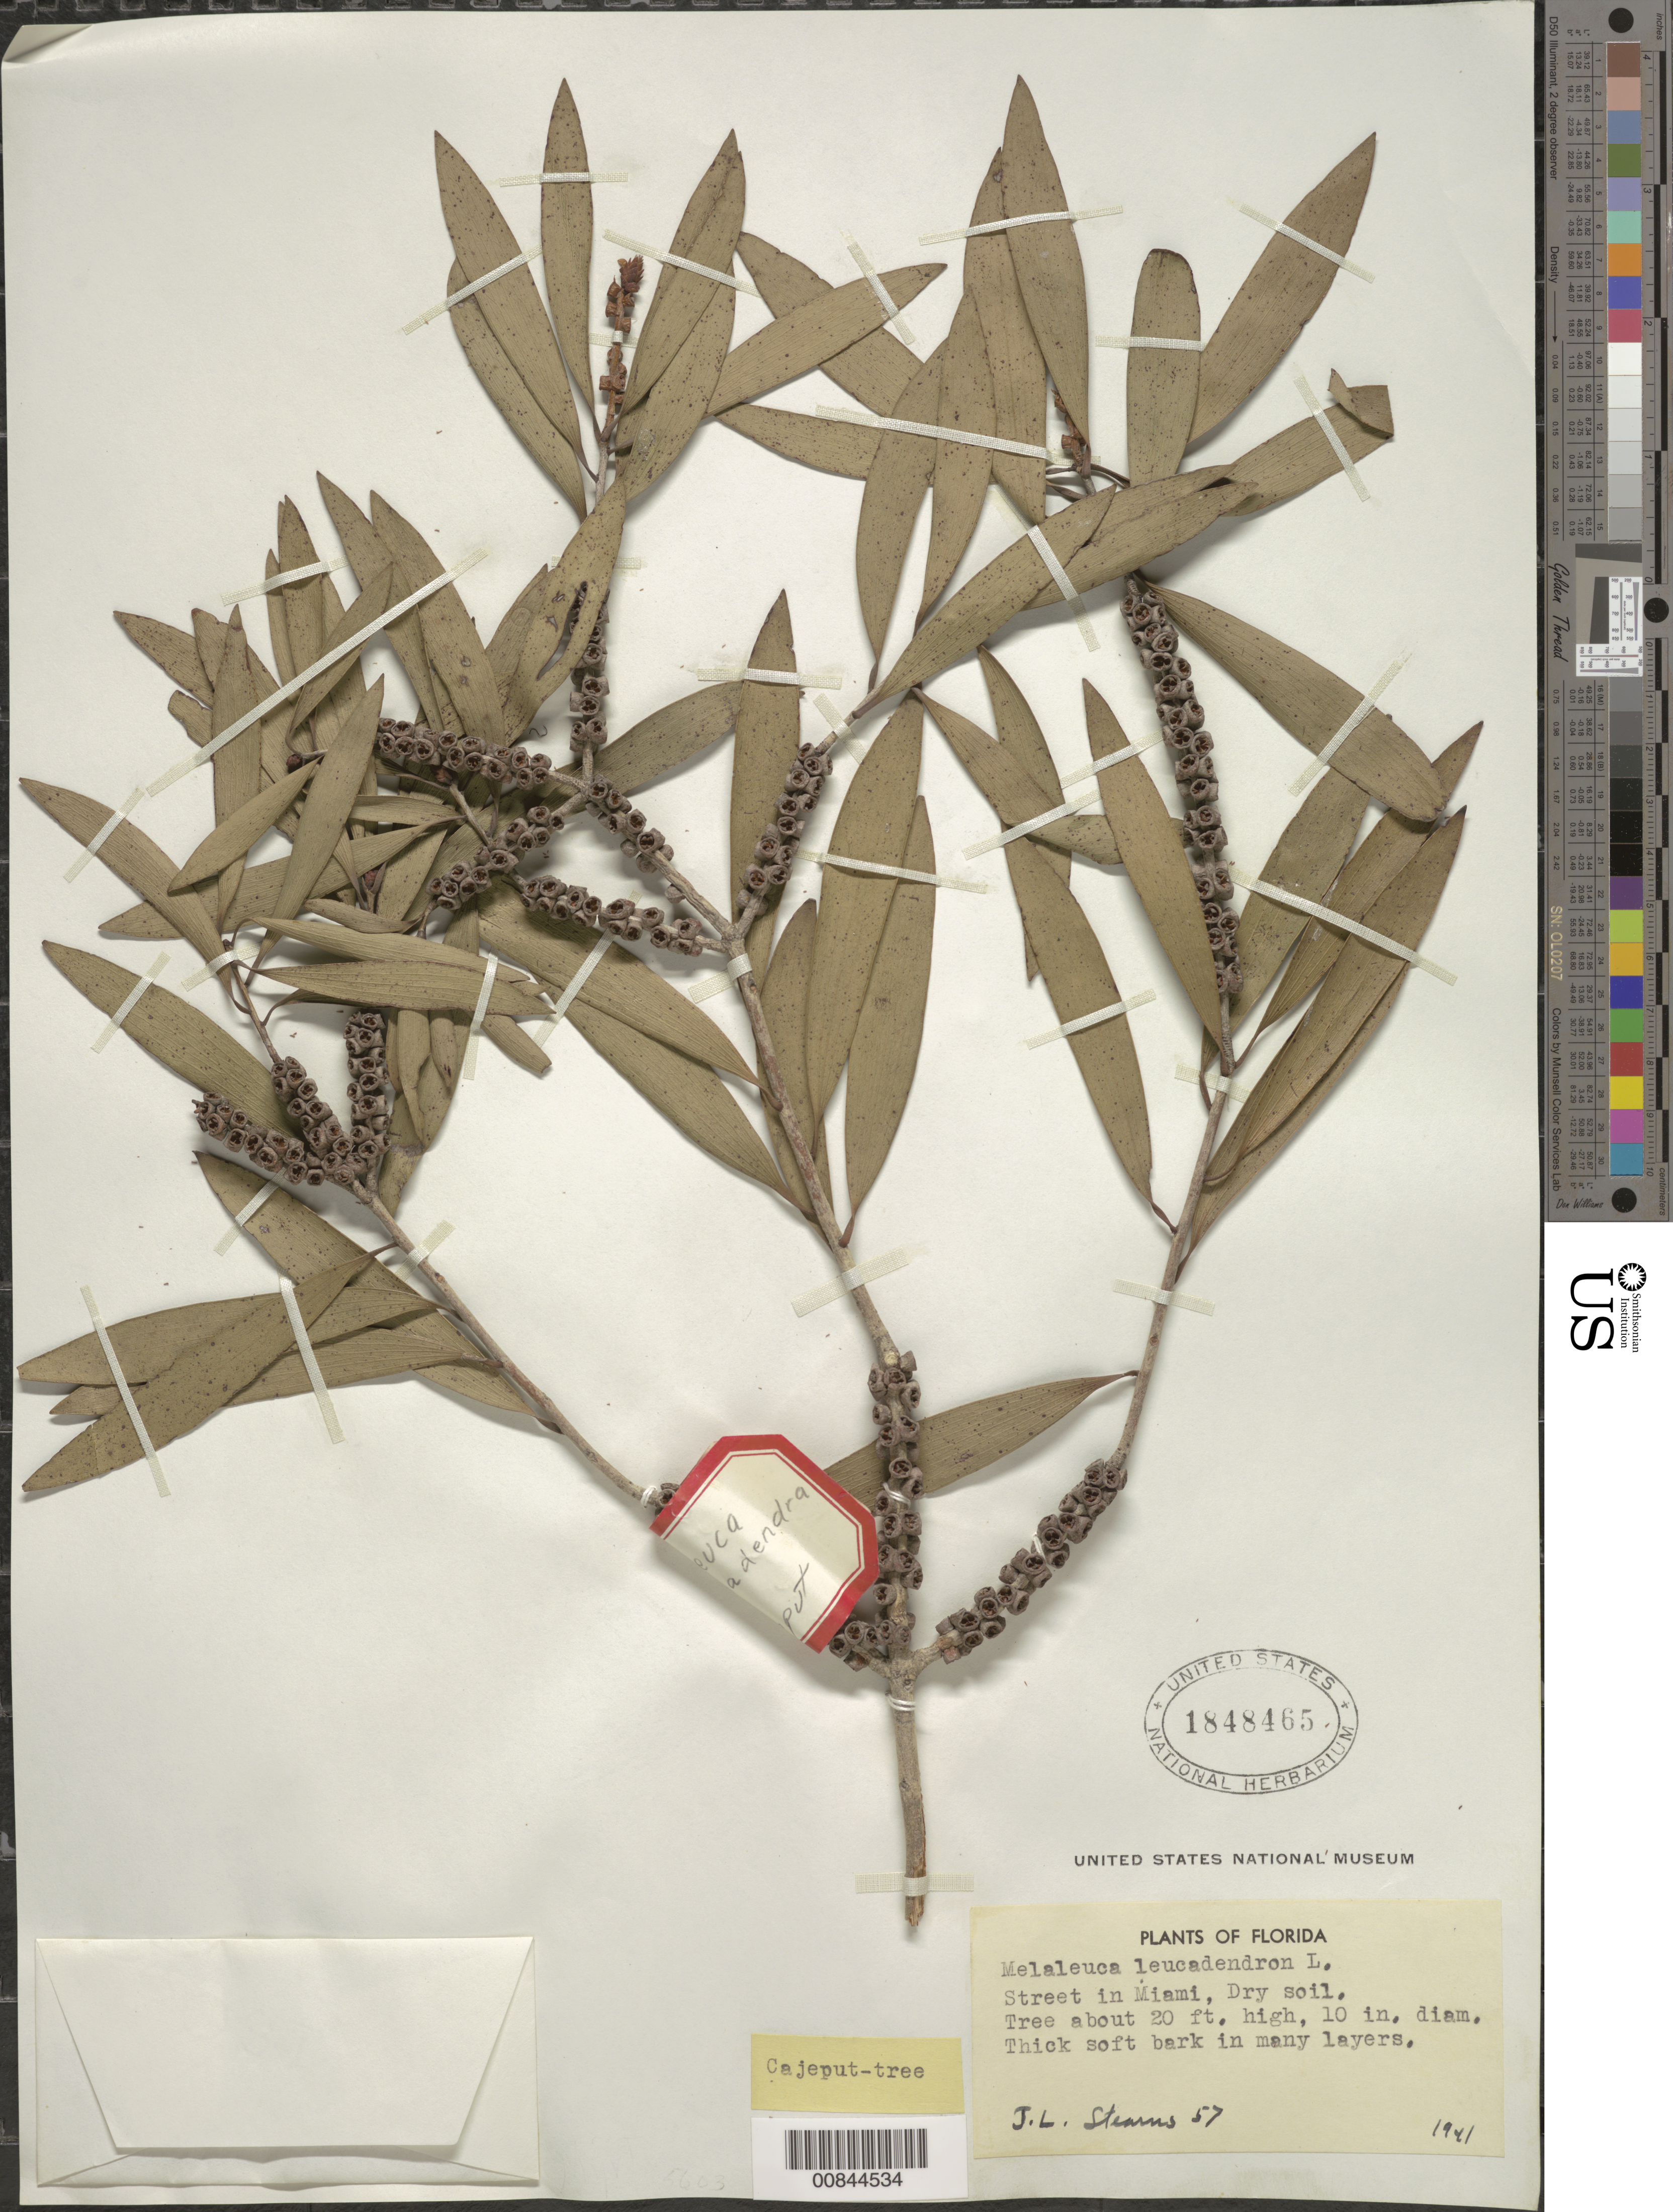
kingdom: Plantae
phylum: Tracheophyta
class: Magnoliopsida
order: Myrtales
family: Myrtaceae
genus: Melaleuca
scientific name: Melaleuca leucadendra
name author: (L.) L.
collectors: J. Stearns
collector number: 57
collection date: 1941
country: United States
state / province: Florida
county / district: Dade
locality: Miami.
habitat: Dry soil, street.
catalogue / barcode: US 1848465